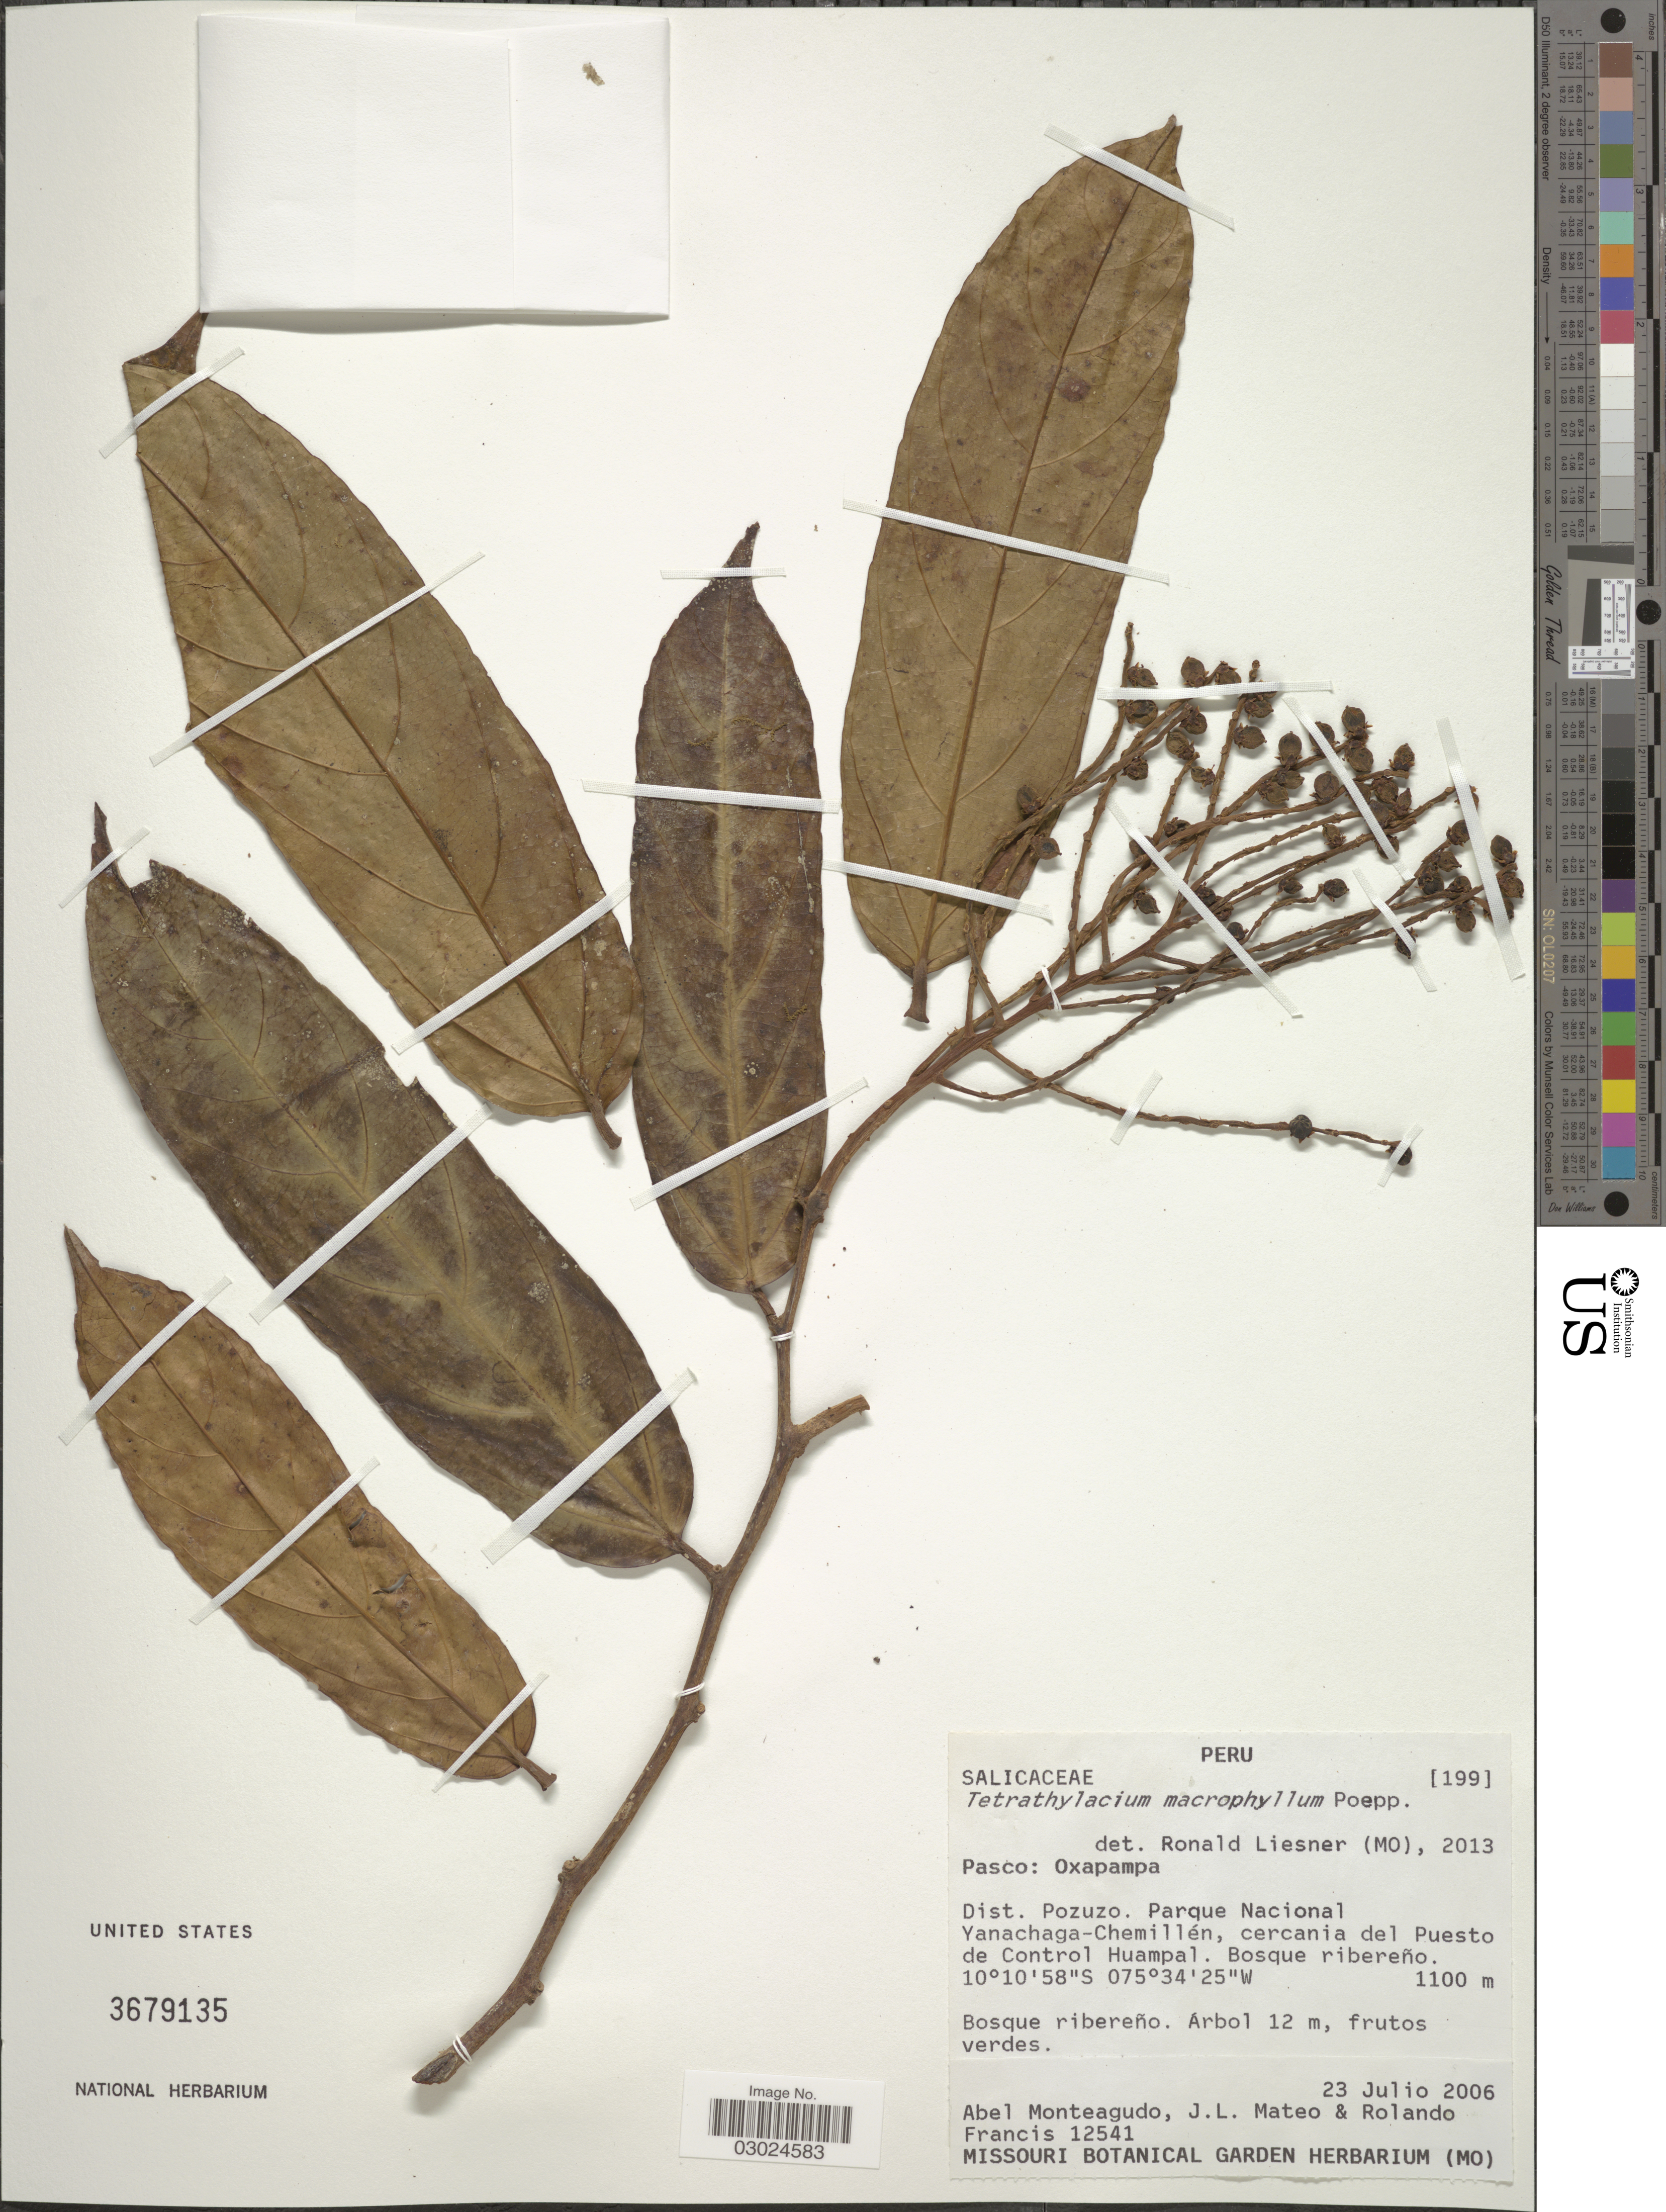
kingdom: Plantae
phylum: Tracheophyta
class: Magnoliopsida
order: Malpighiales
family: Salicaceae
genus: Tetrathylacium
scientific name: Tetrathylacium macrophyllum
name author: Poepp.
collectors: A. Monteagudo, J. Mateo & R. Francis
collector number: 12541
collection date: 2006-07-23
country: Peru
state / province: Pasco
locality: Oxapampa. Dist. Pozuzo. Parque Nacional Yanachaga-Chemillén, cercania del Puesto de Control Huampal.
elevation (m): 1100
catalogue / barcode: US 3679135